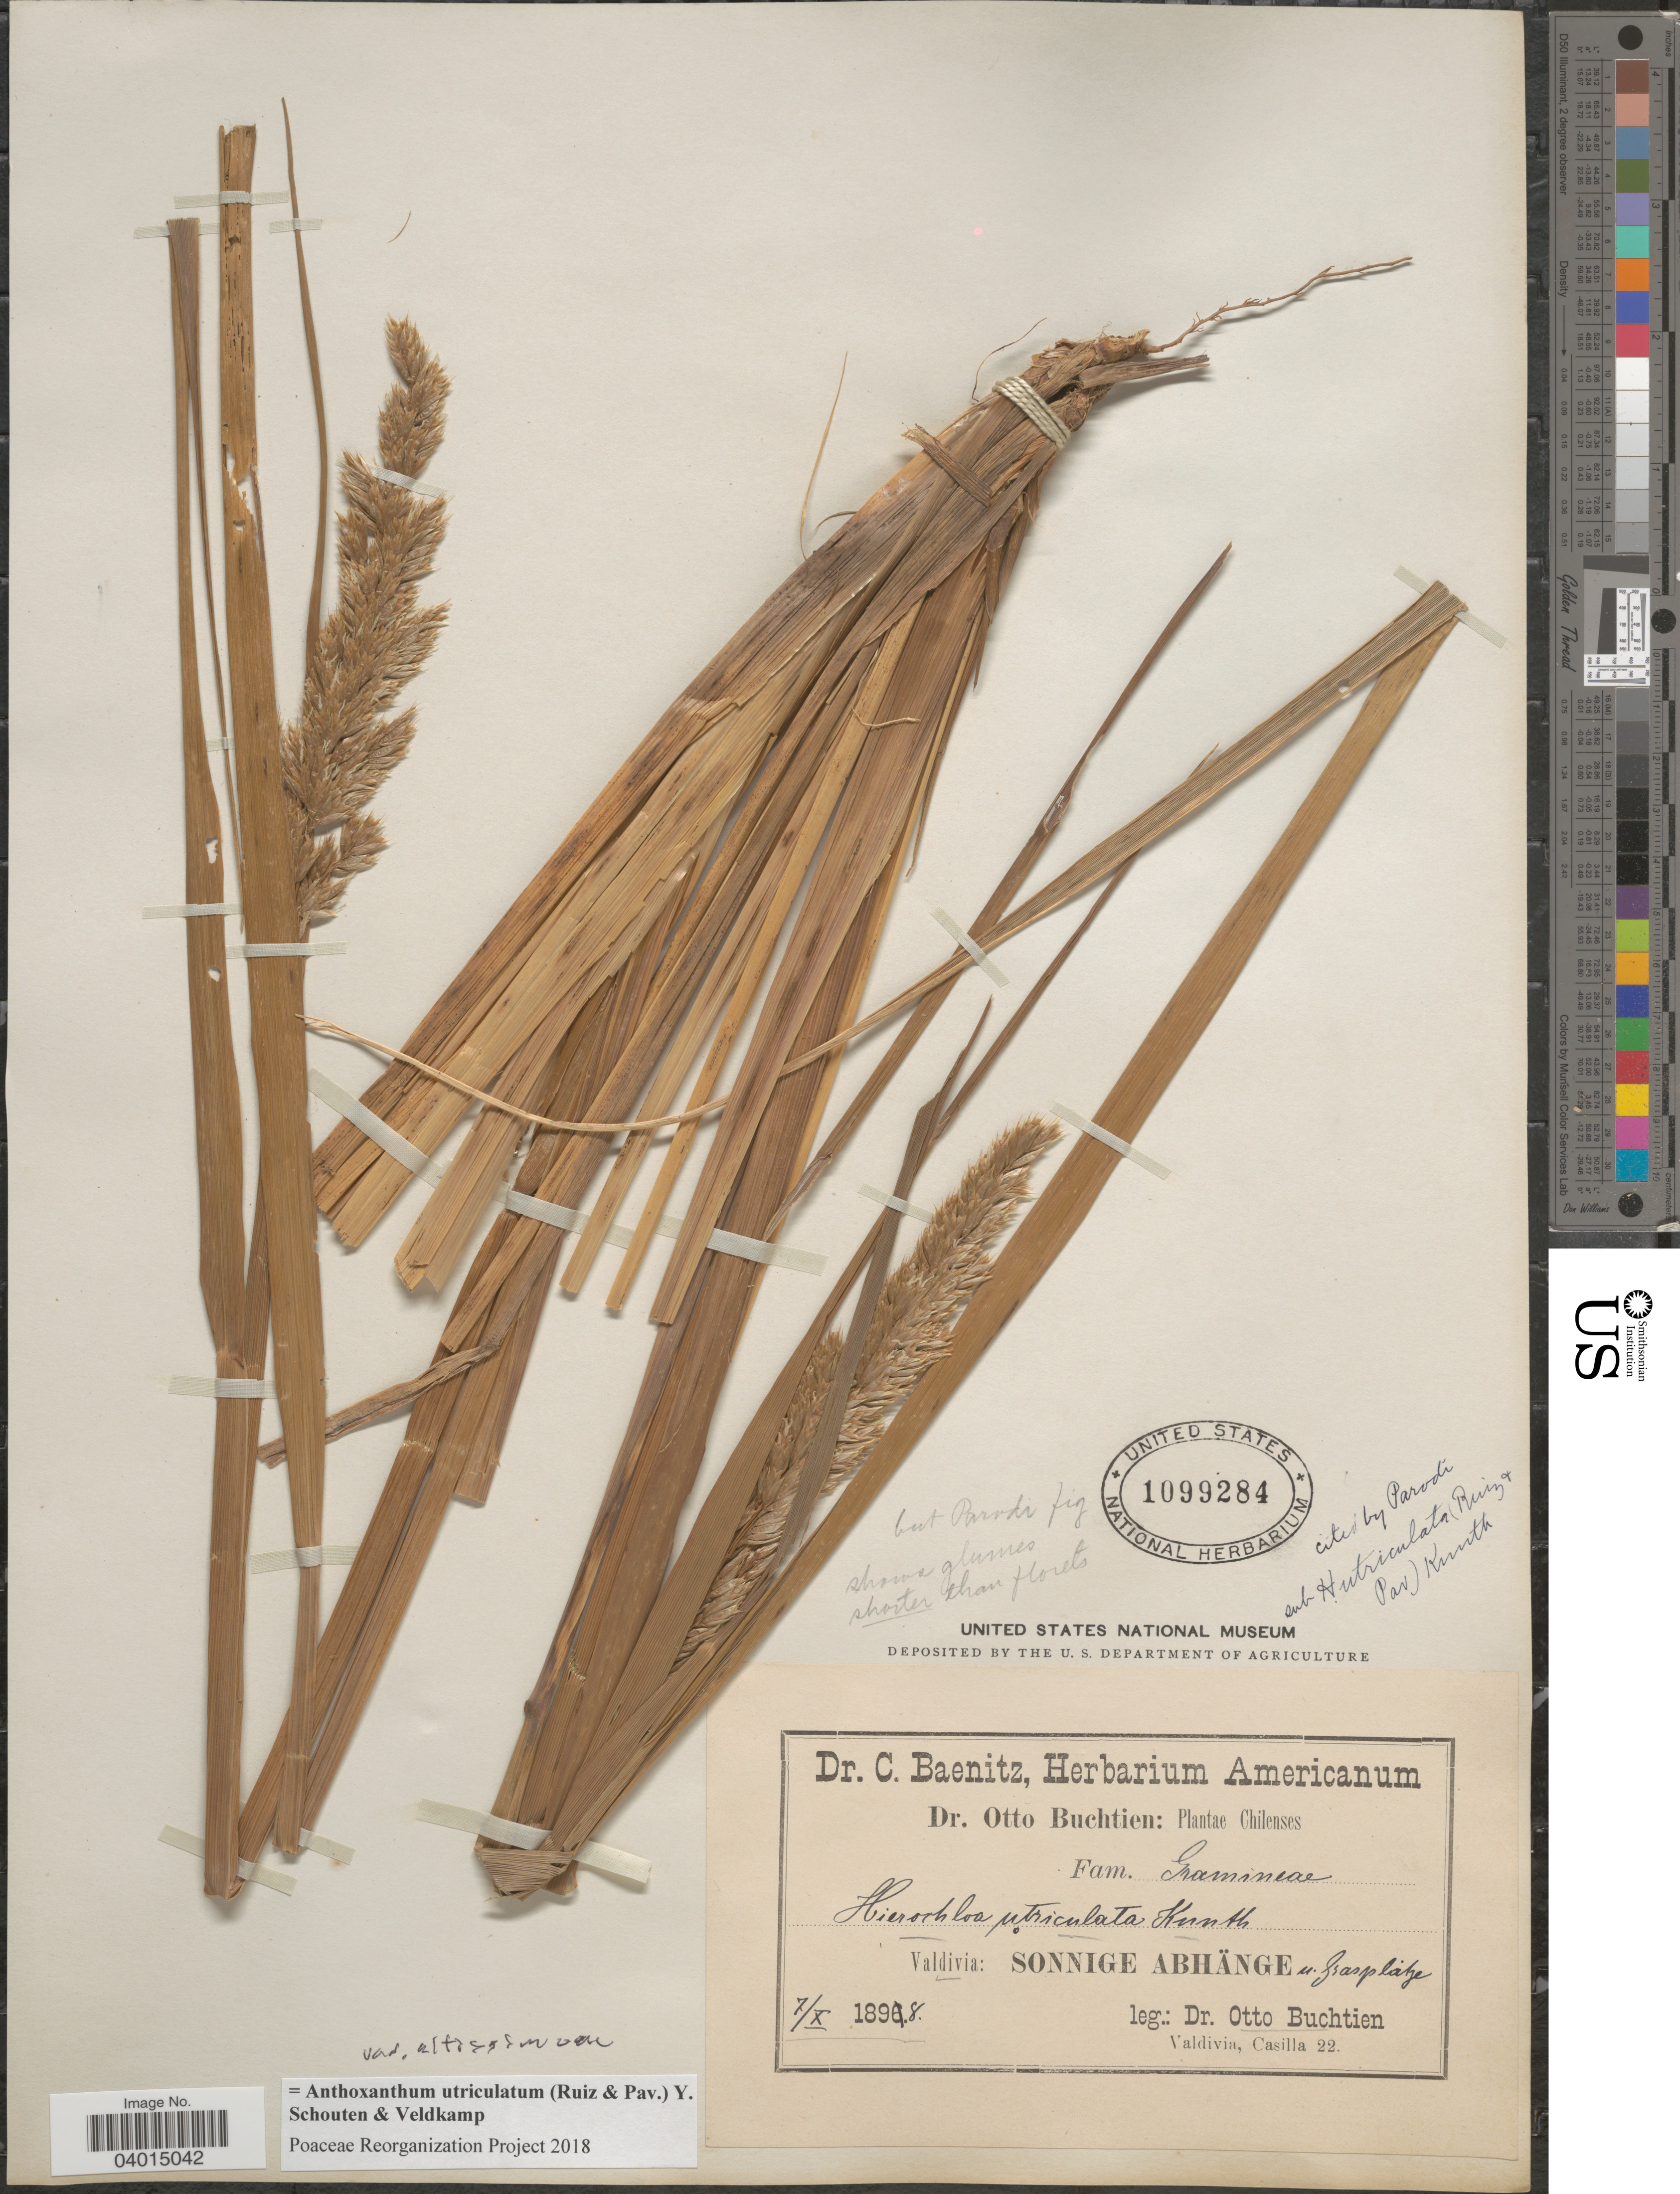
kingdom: Plantae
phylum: Tracheophyta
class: Liliopsida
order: Poales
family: Poaceae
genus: Anthoxanthum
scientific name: Anthoxanthum ultriculatum var. altissimum ined.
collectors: O. Buchtien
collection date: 1898-10-07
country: Chile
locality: Valdivia: Sonnige Abhänge n. grasplatze.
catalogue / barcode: US 1099284